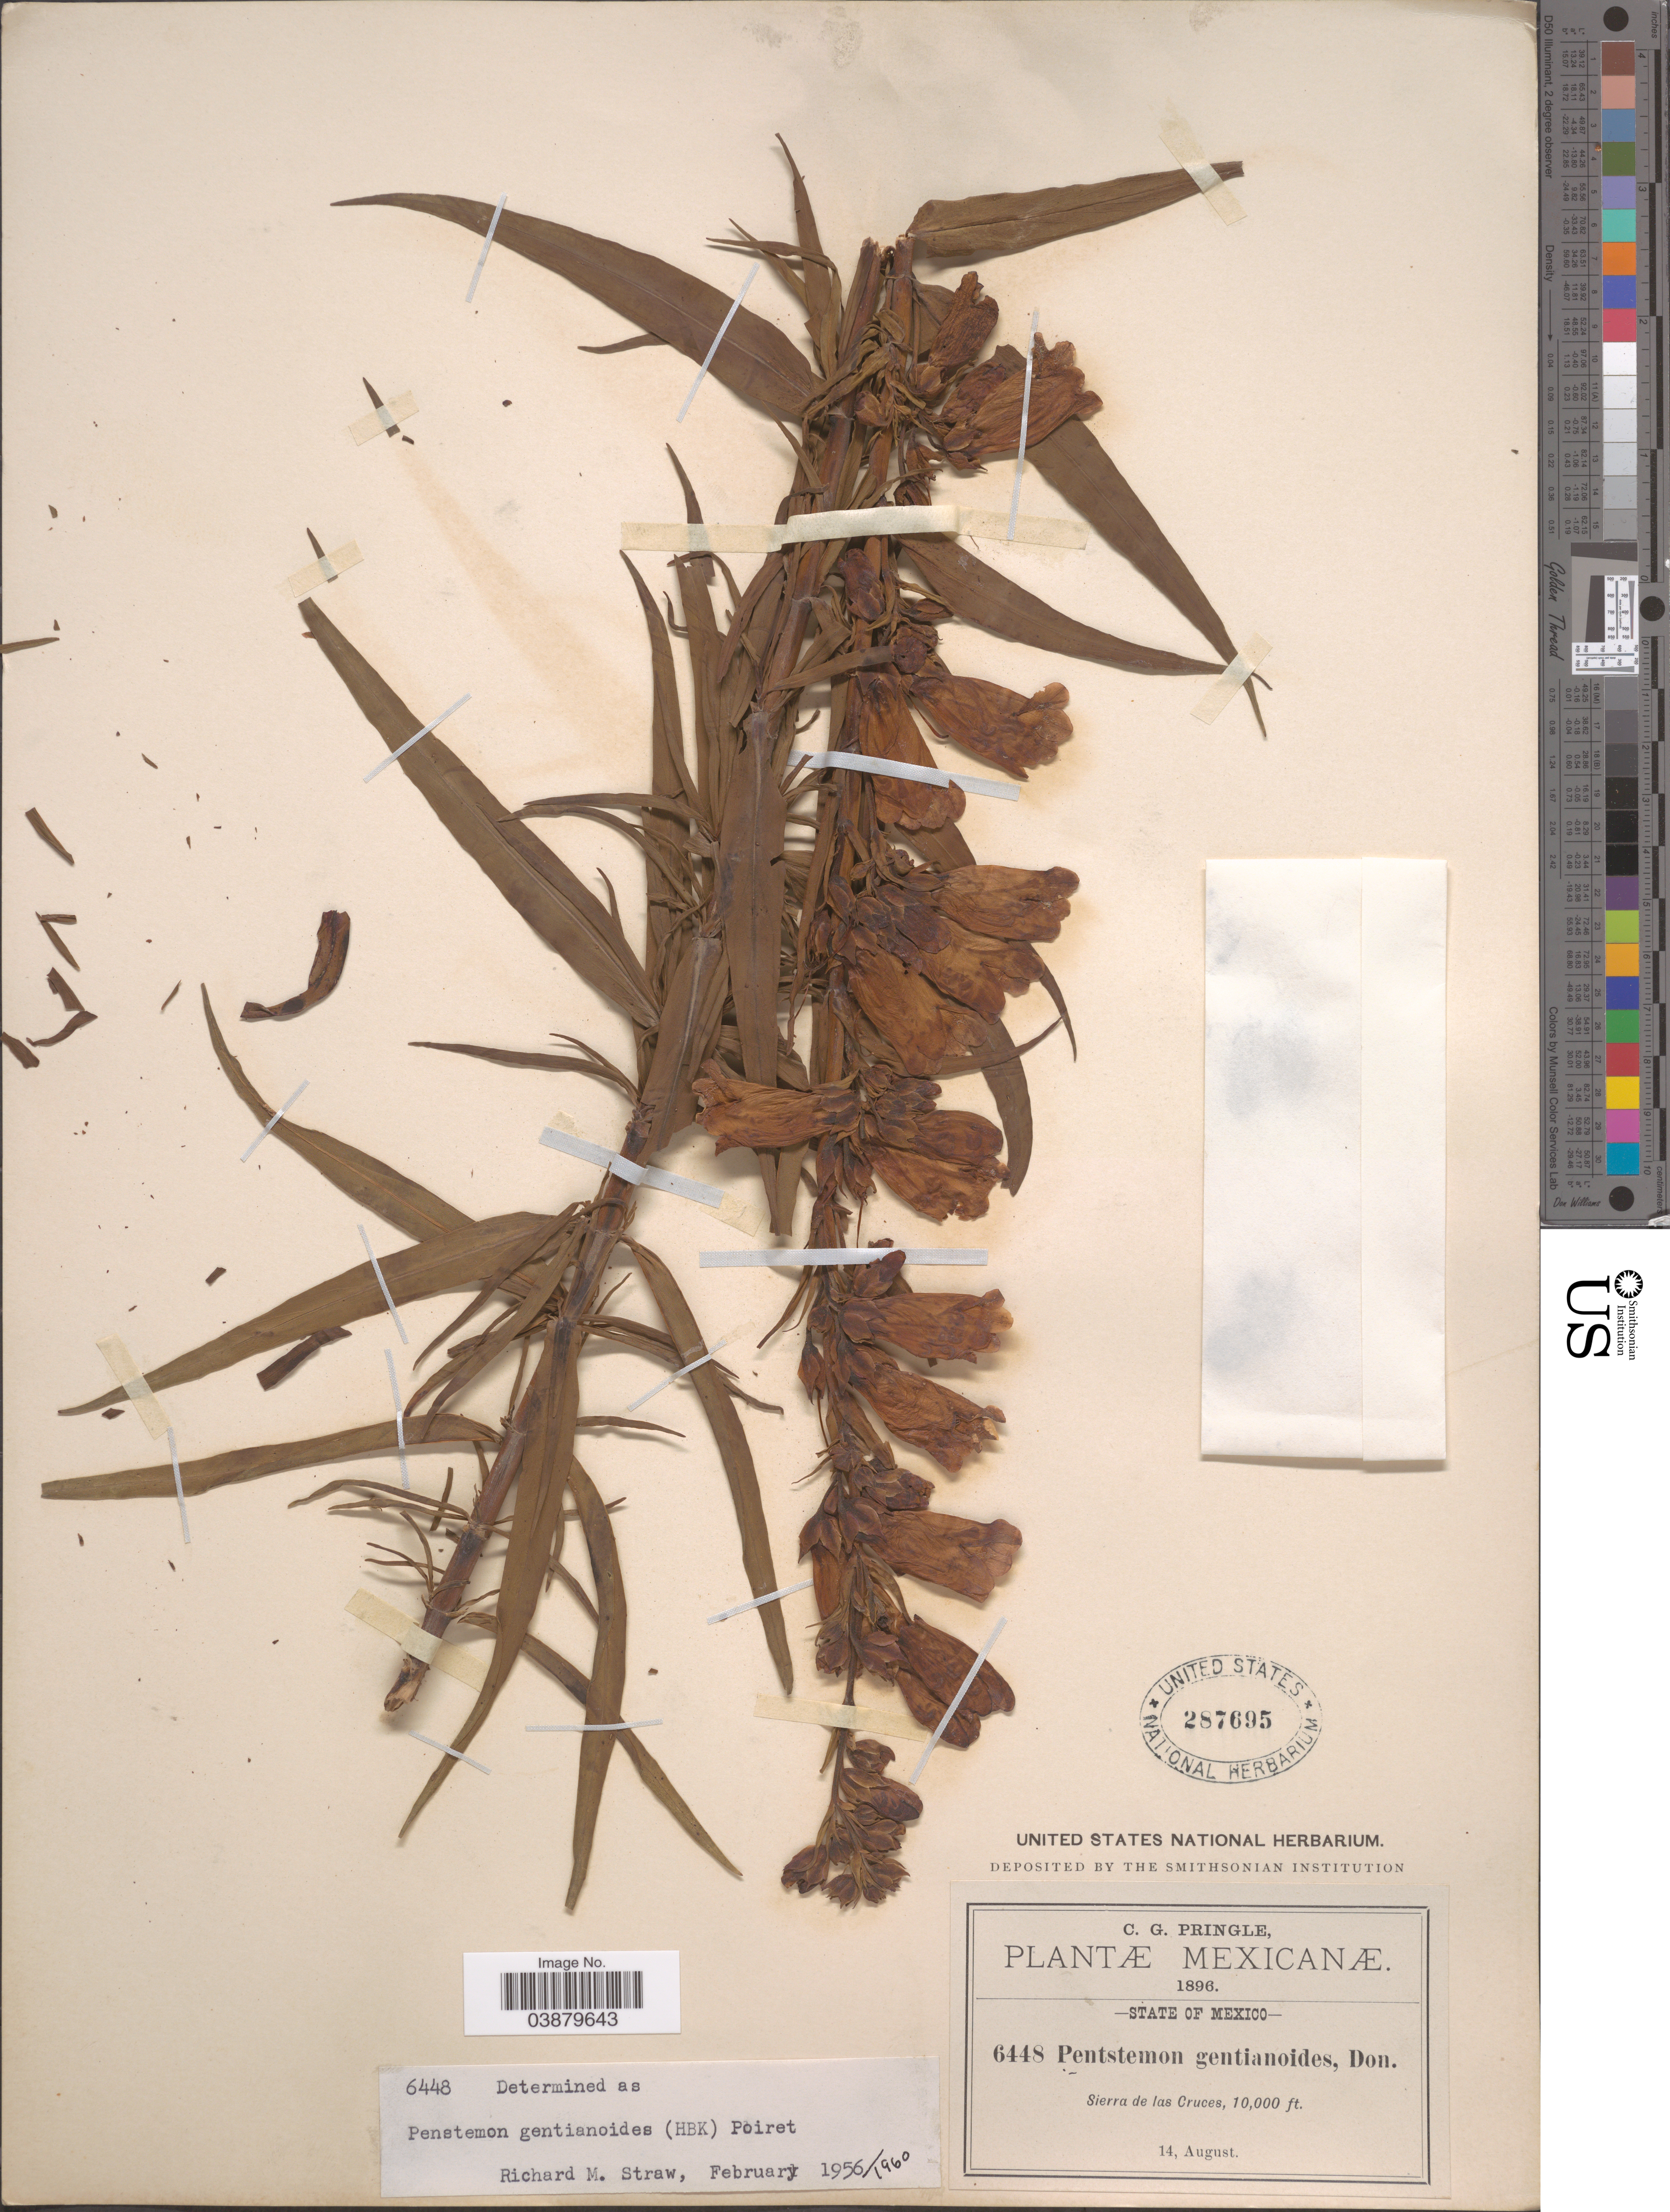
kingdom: Plantae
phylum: Tracheophyta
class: Magnoliopsida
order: Lamiales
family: Plantaginaceae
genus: Penstemon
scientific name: Penstemon gentianoides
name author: (Kunth) Poir.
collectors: C. G. Pringle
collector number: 6448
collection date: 1896-08-14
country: Mexico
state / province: México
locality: Sierra de las Cruces.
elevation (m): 3048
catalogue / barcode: US 287695